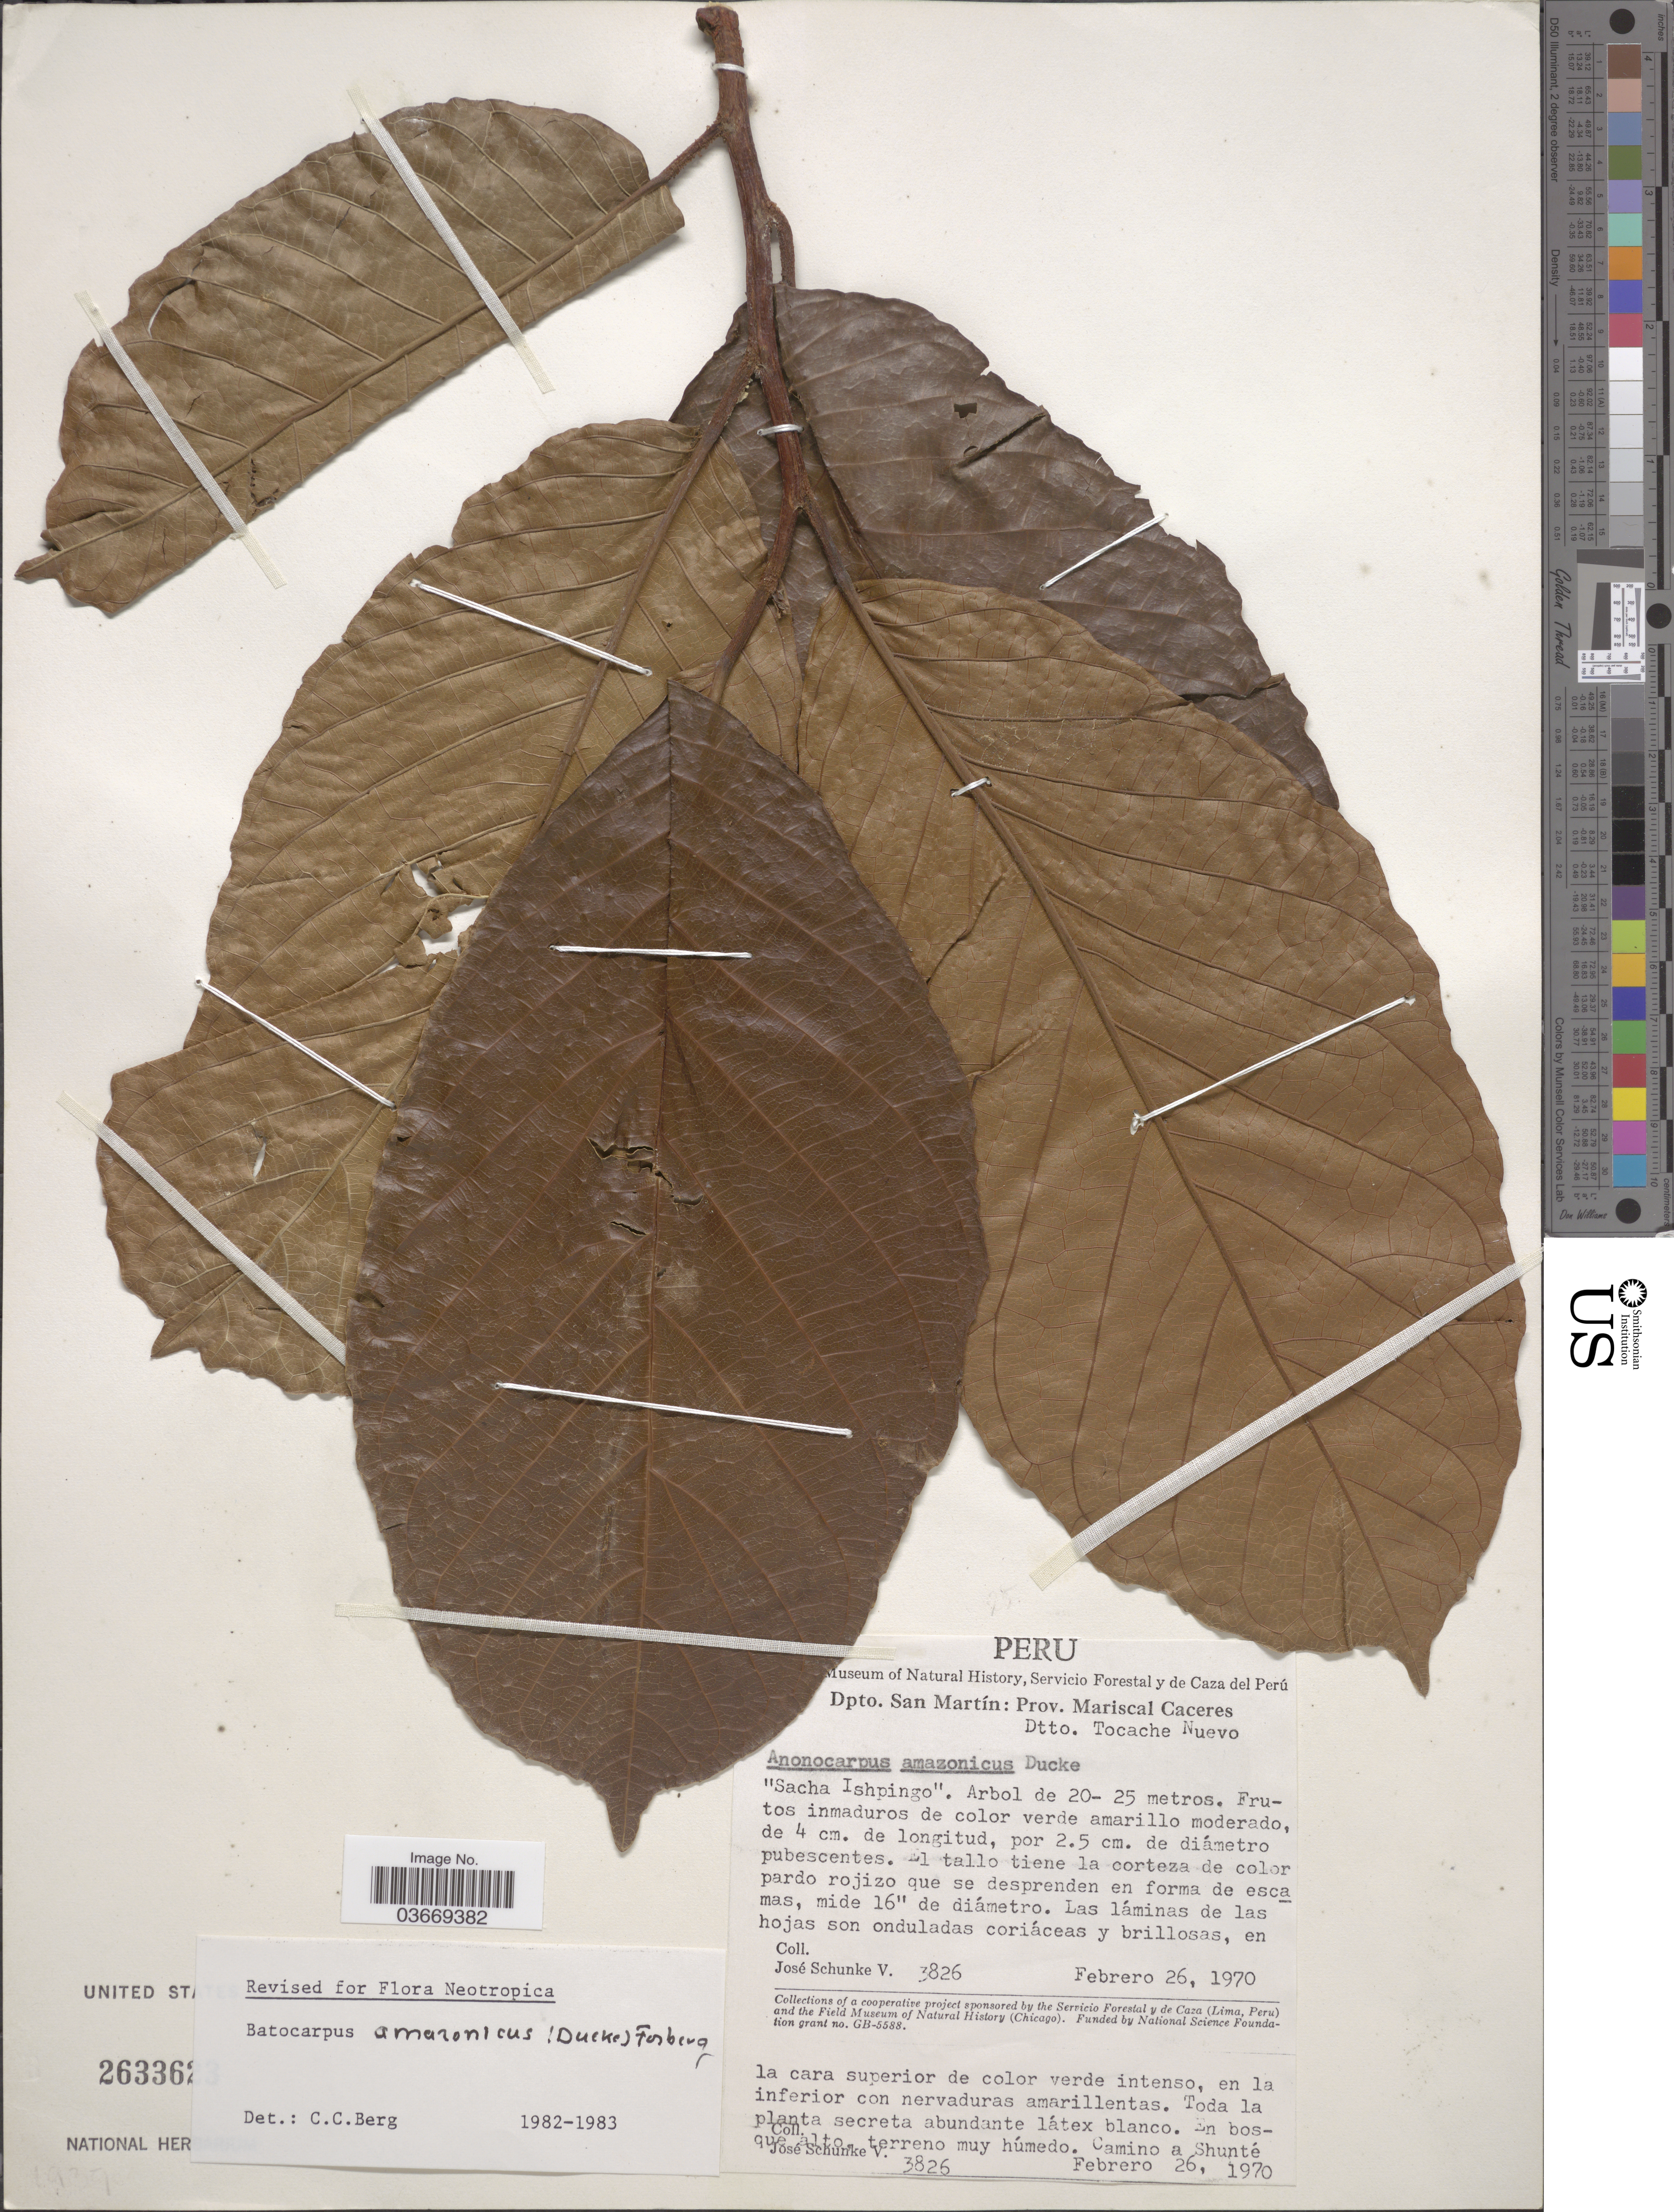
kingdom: Plantae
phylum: Tracheophyta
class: Magnoliopsida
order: Rosales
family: Moraceae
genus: Batocarpus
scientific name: Batocarpus amazonicus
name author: (Ducke) Fosberg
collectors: J. Schunke Vigo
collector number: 3826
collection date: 1970-02-26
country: Peru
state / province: San Martín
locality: Dpto. San Martín: Prov. Mariscal Caceres, Dtto. Tocache Nuevo. Camino a Shunté.